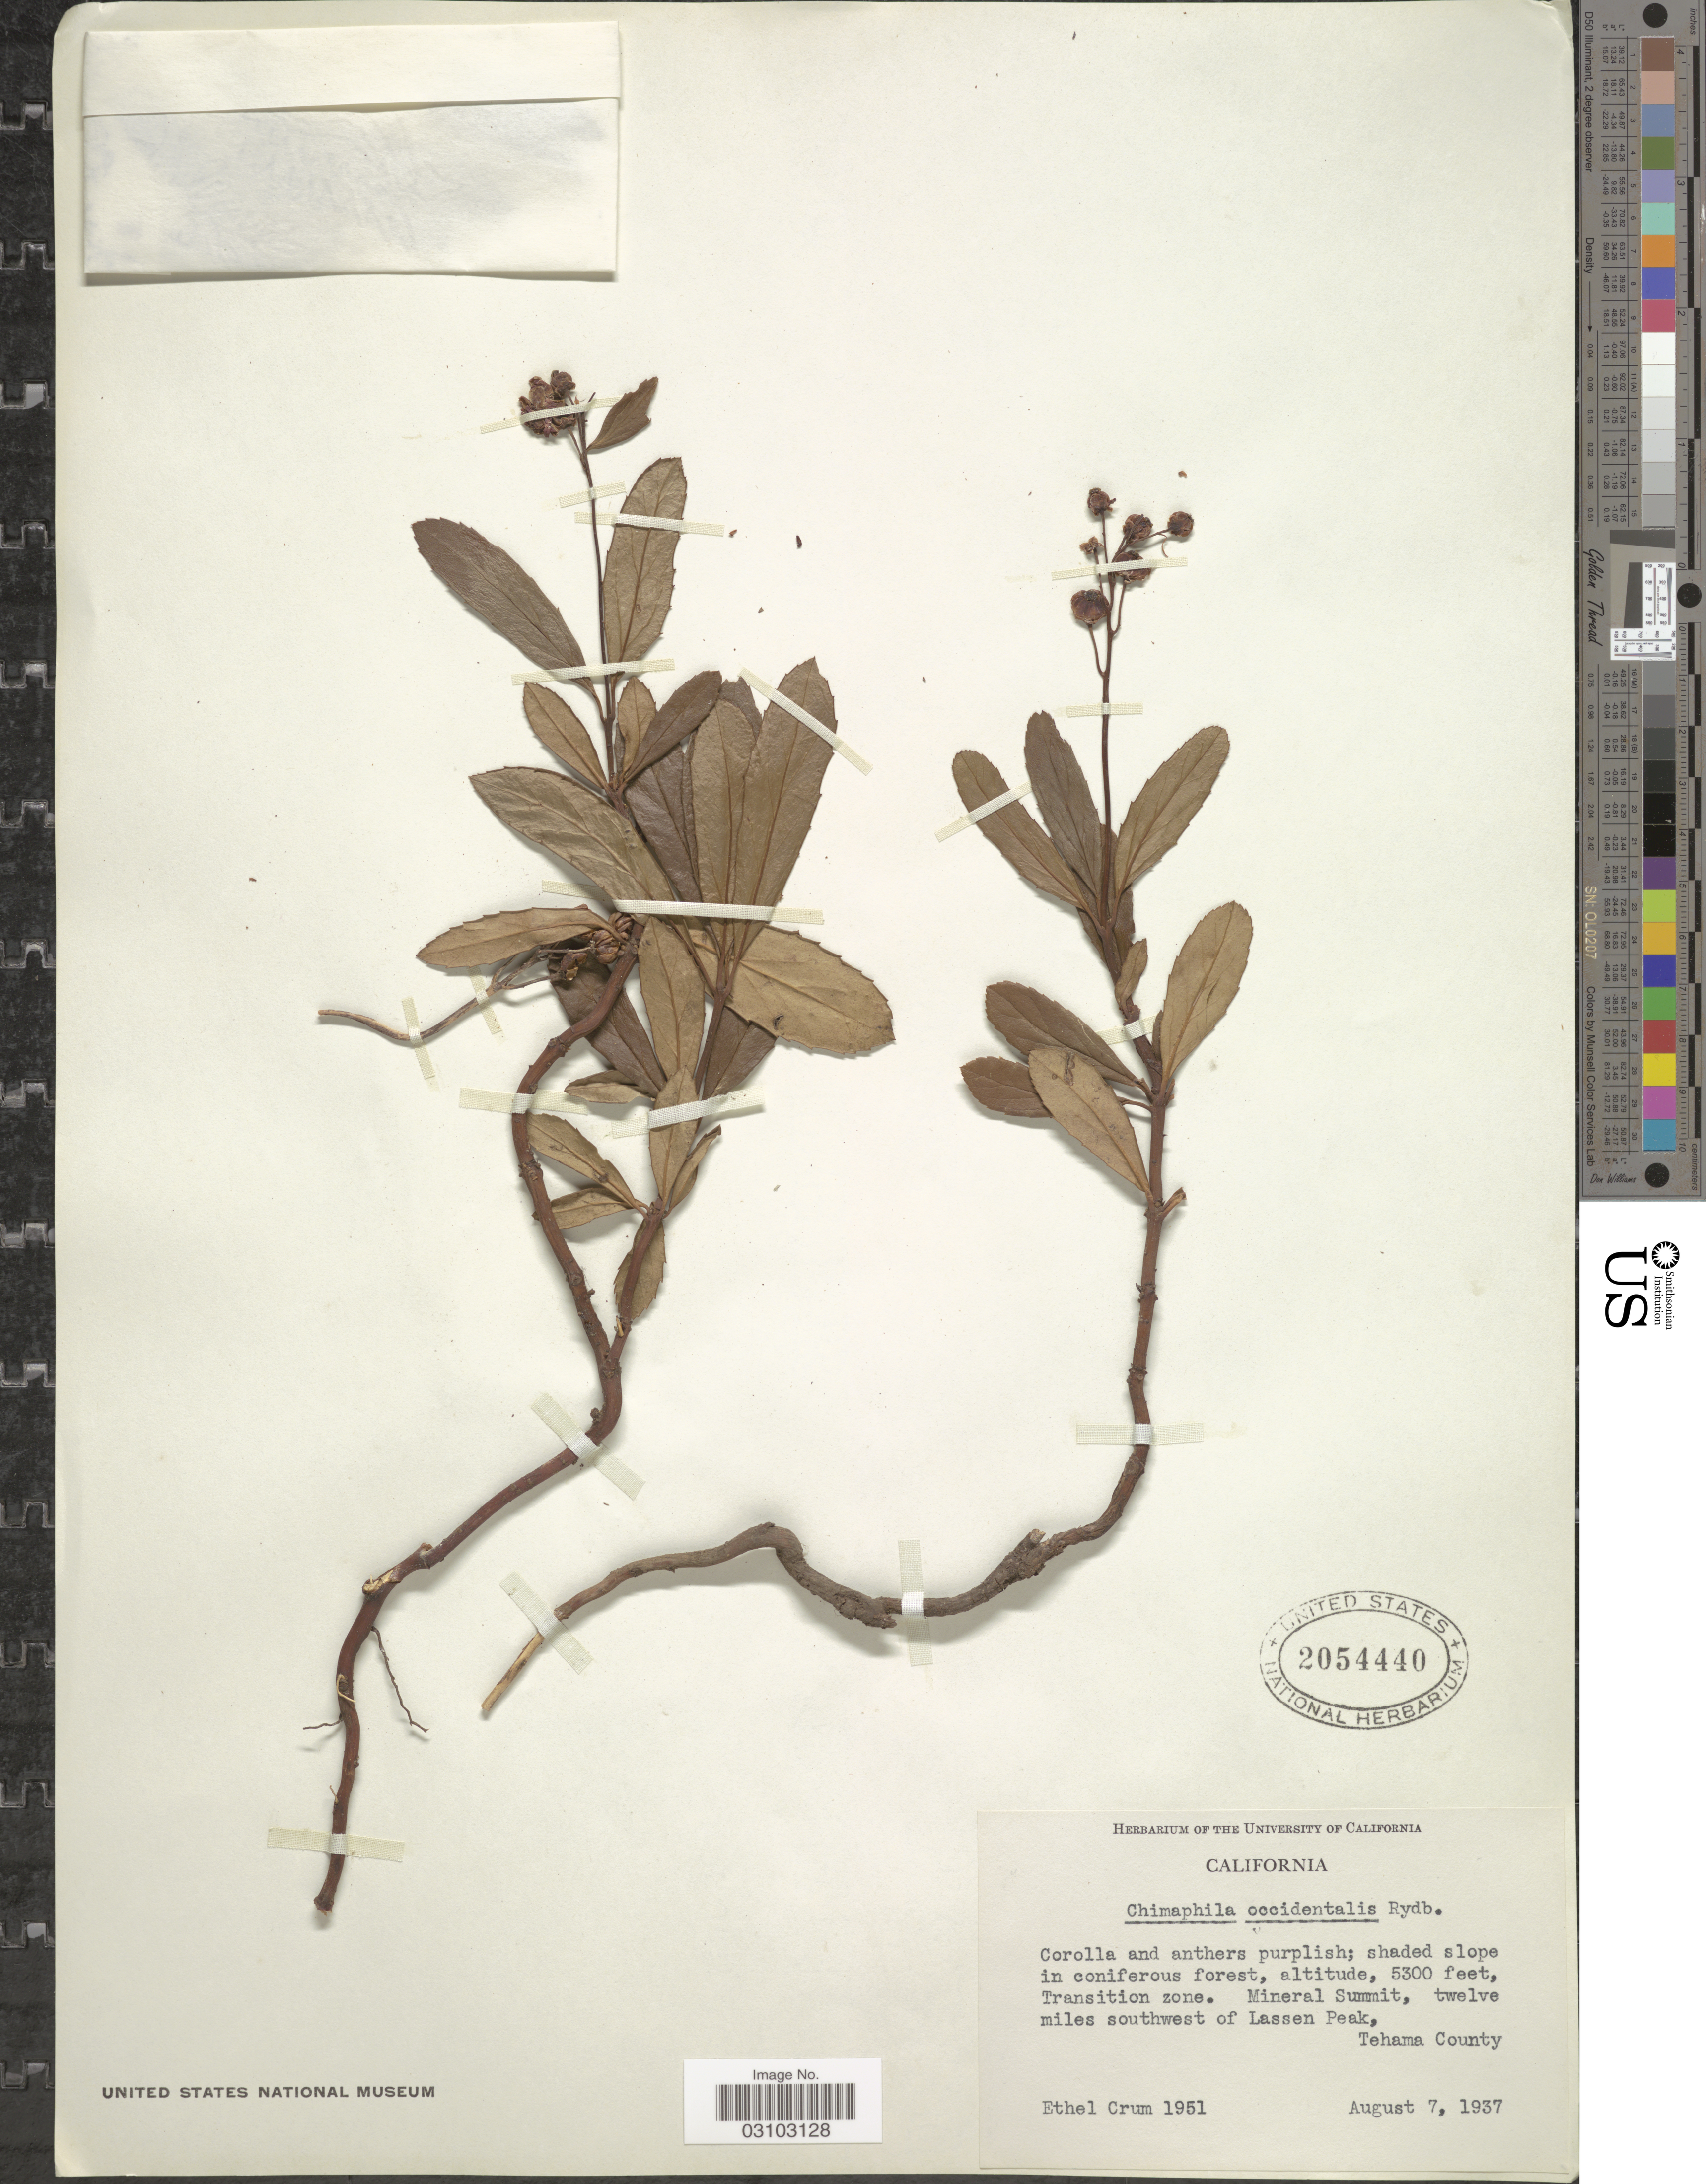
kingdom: Plantae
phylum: Tracheophyta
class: Magnoliopsida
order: Ericales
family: Ericaceae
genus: Chimaphila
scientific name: Chimaphila umbellata var. occidentalis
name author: (Rydb.) S.F. Blake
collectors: E. K. Crum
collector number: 1951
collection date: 1937-08-07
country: United States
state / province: California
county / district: Tehama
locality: Transition zone. Mineral Summit, twelve miles southwest of Lassen Peak, Tehama County.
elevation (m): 1615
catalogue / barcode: US 2054440